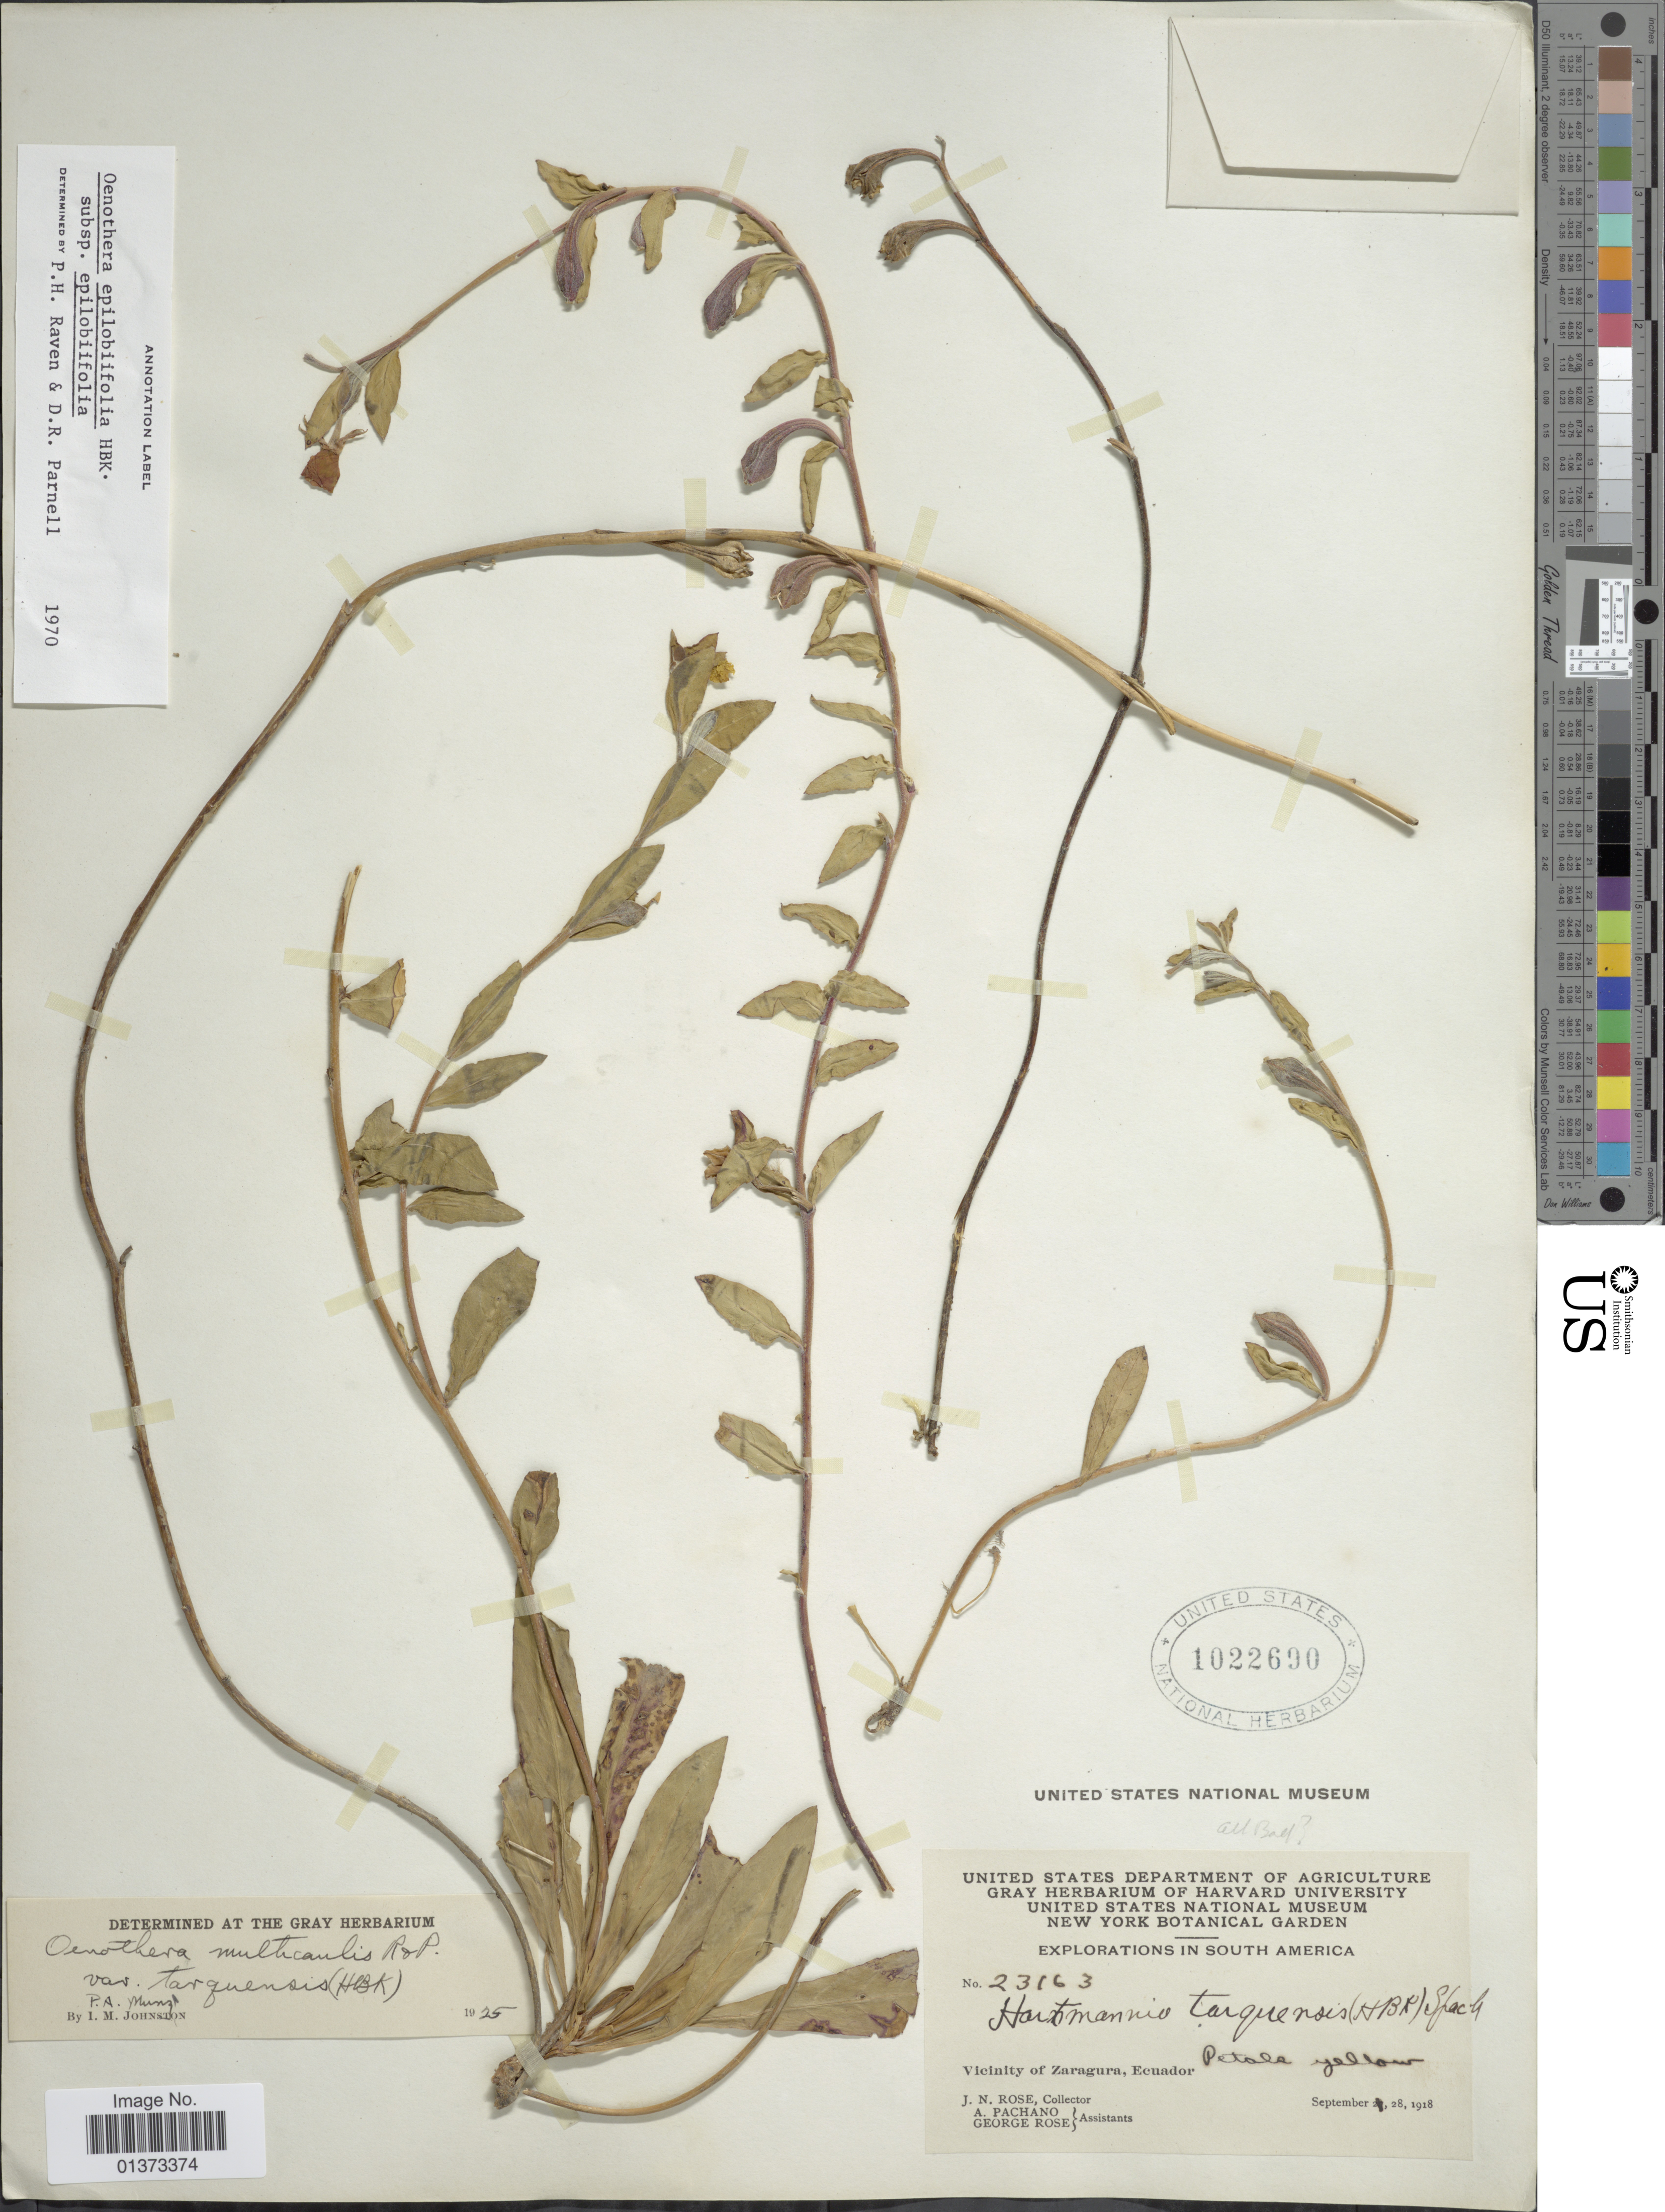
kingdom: Plantae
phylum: Tracheophyta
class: Magnoliopsida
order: Myrtales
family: Onagraceae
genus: Oenothera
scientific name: Oenothera epilobiifolia subsp. cuprea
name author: (Schltdl.) P.H. Raven & D.R. Parn.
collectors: J. N. Rose, A. Pachano & G. Rose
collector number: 23163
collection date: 1918-09-28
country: Ecuador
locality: Vicinity of Zaragura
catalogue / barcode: US 1022690